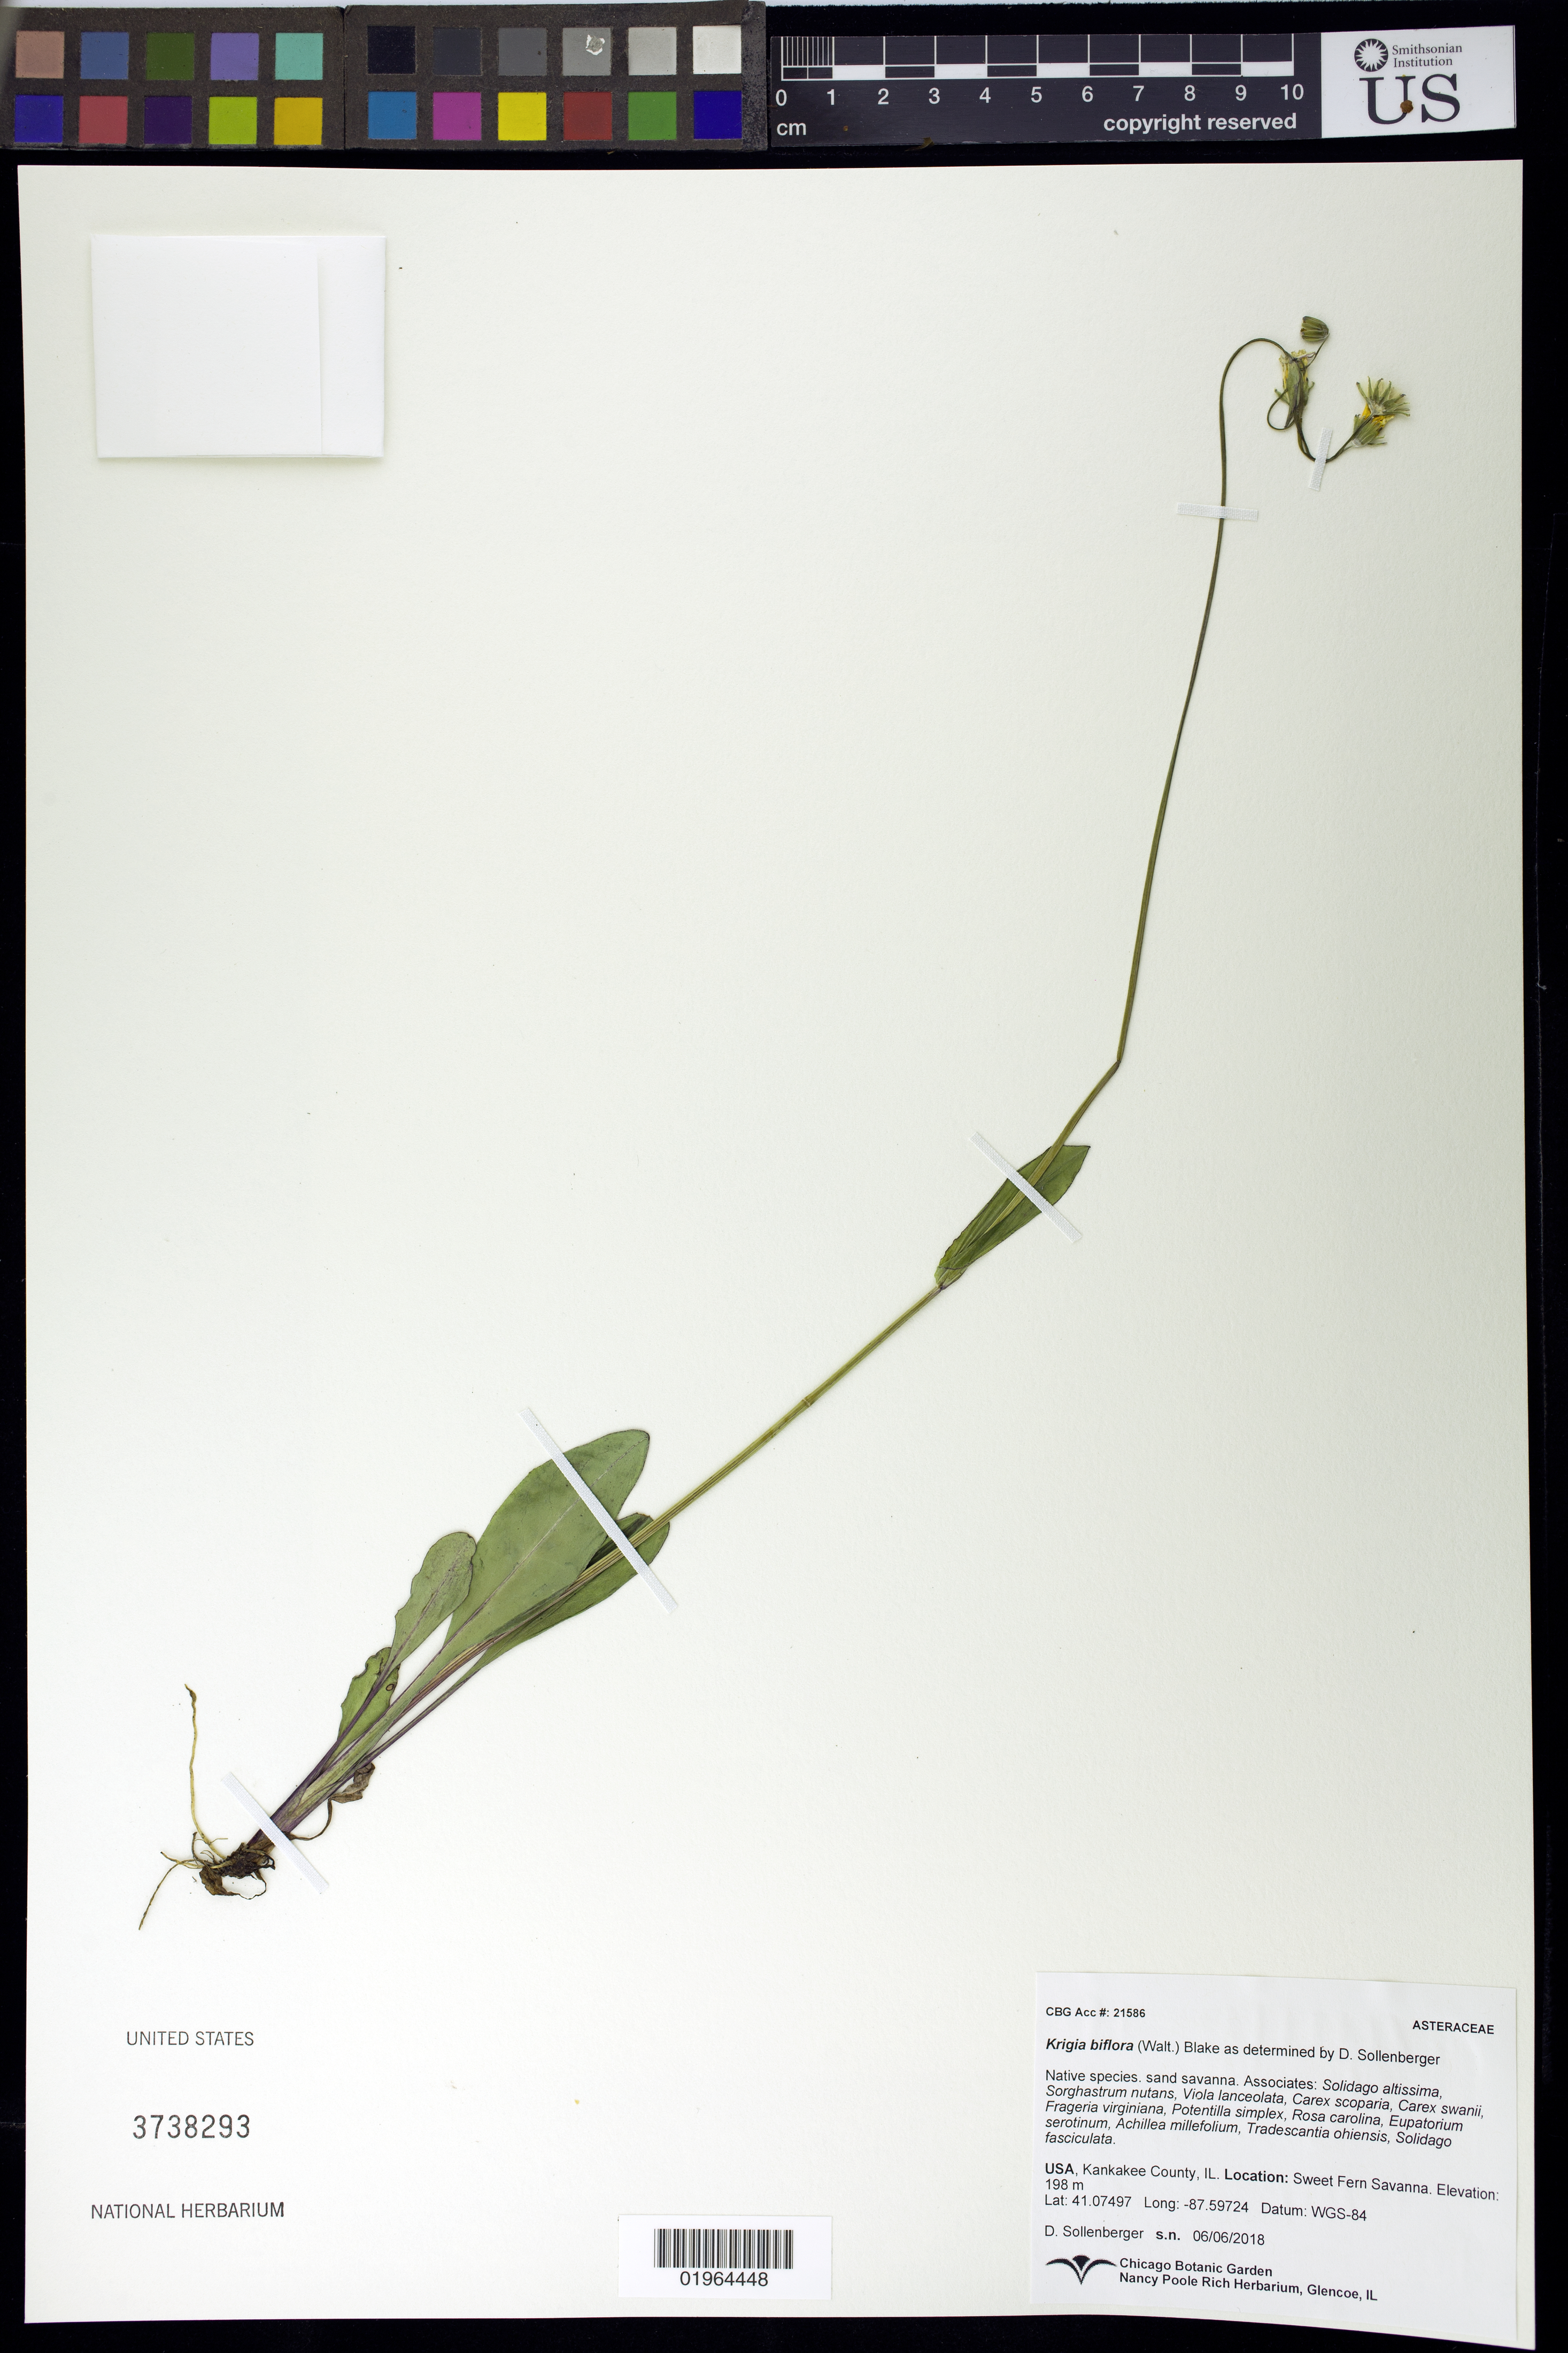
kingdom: Plantae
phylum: Tracheophyta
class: Magnoliopsida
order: Asterales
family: Asteraceae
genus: Krigia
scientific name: Krigia biflora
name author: (Walter) S.F. Blake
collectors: D. Sollenberger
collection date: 2018-06-06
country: United States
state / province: Illinois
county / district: Kankakee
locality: Sweet Fern Savanna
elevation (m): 198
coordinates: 41.07497, -87.59724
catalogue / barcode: US 3738293